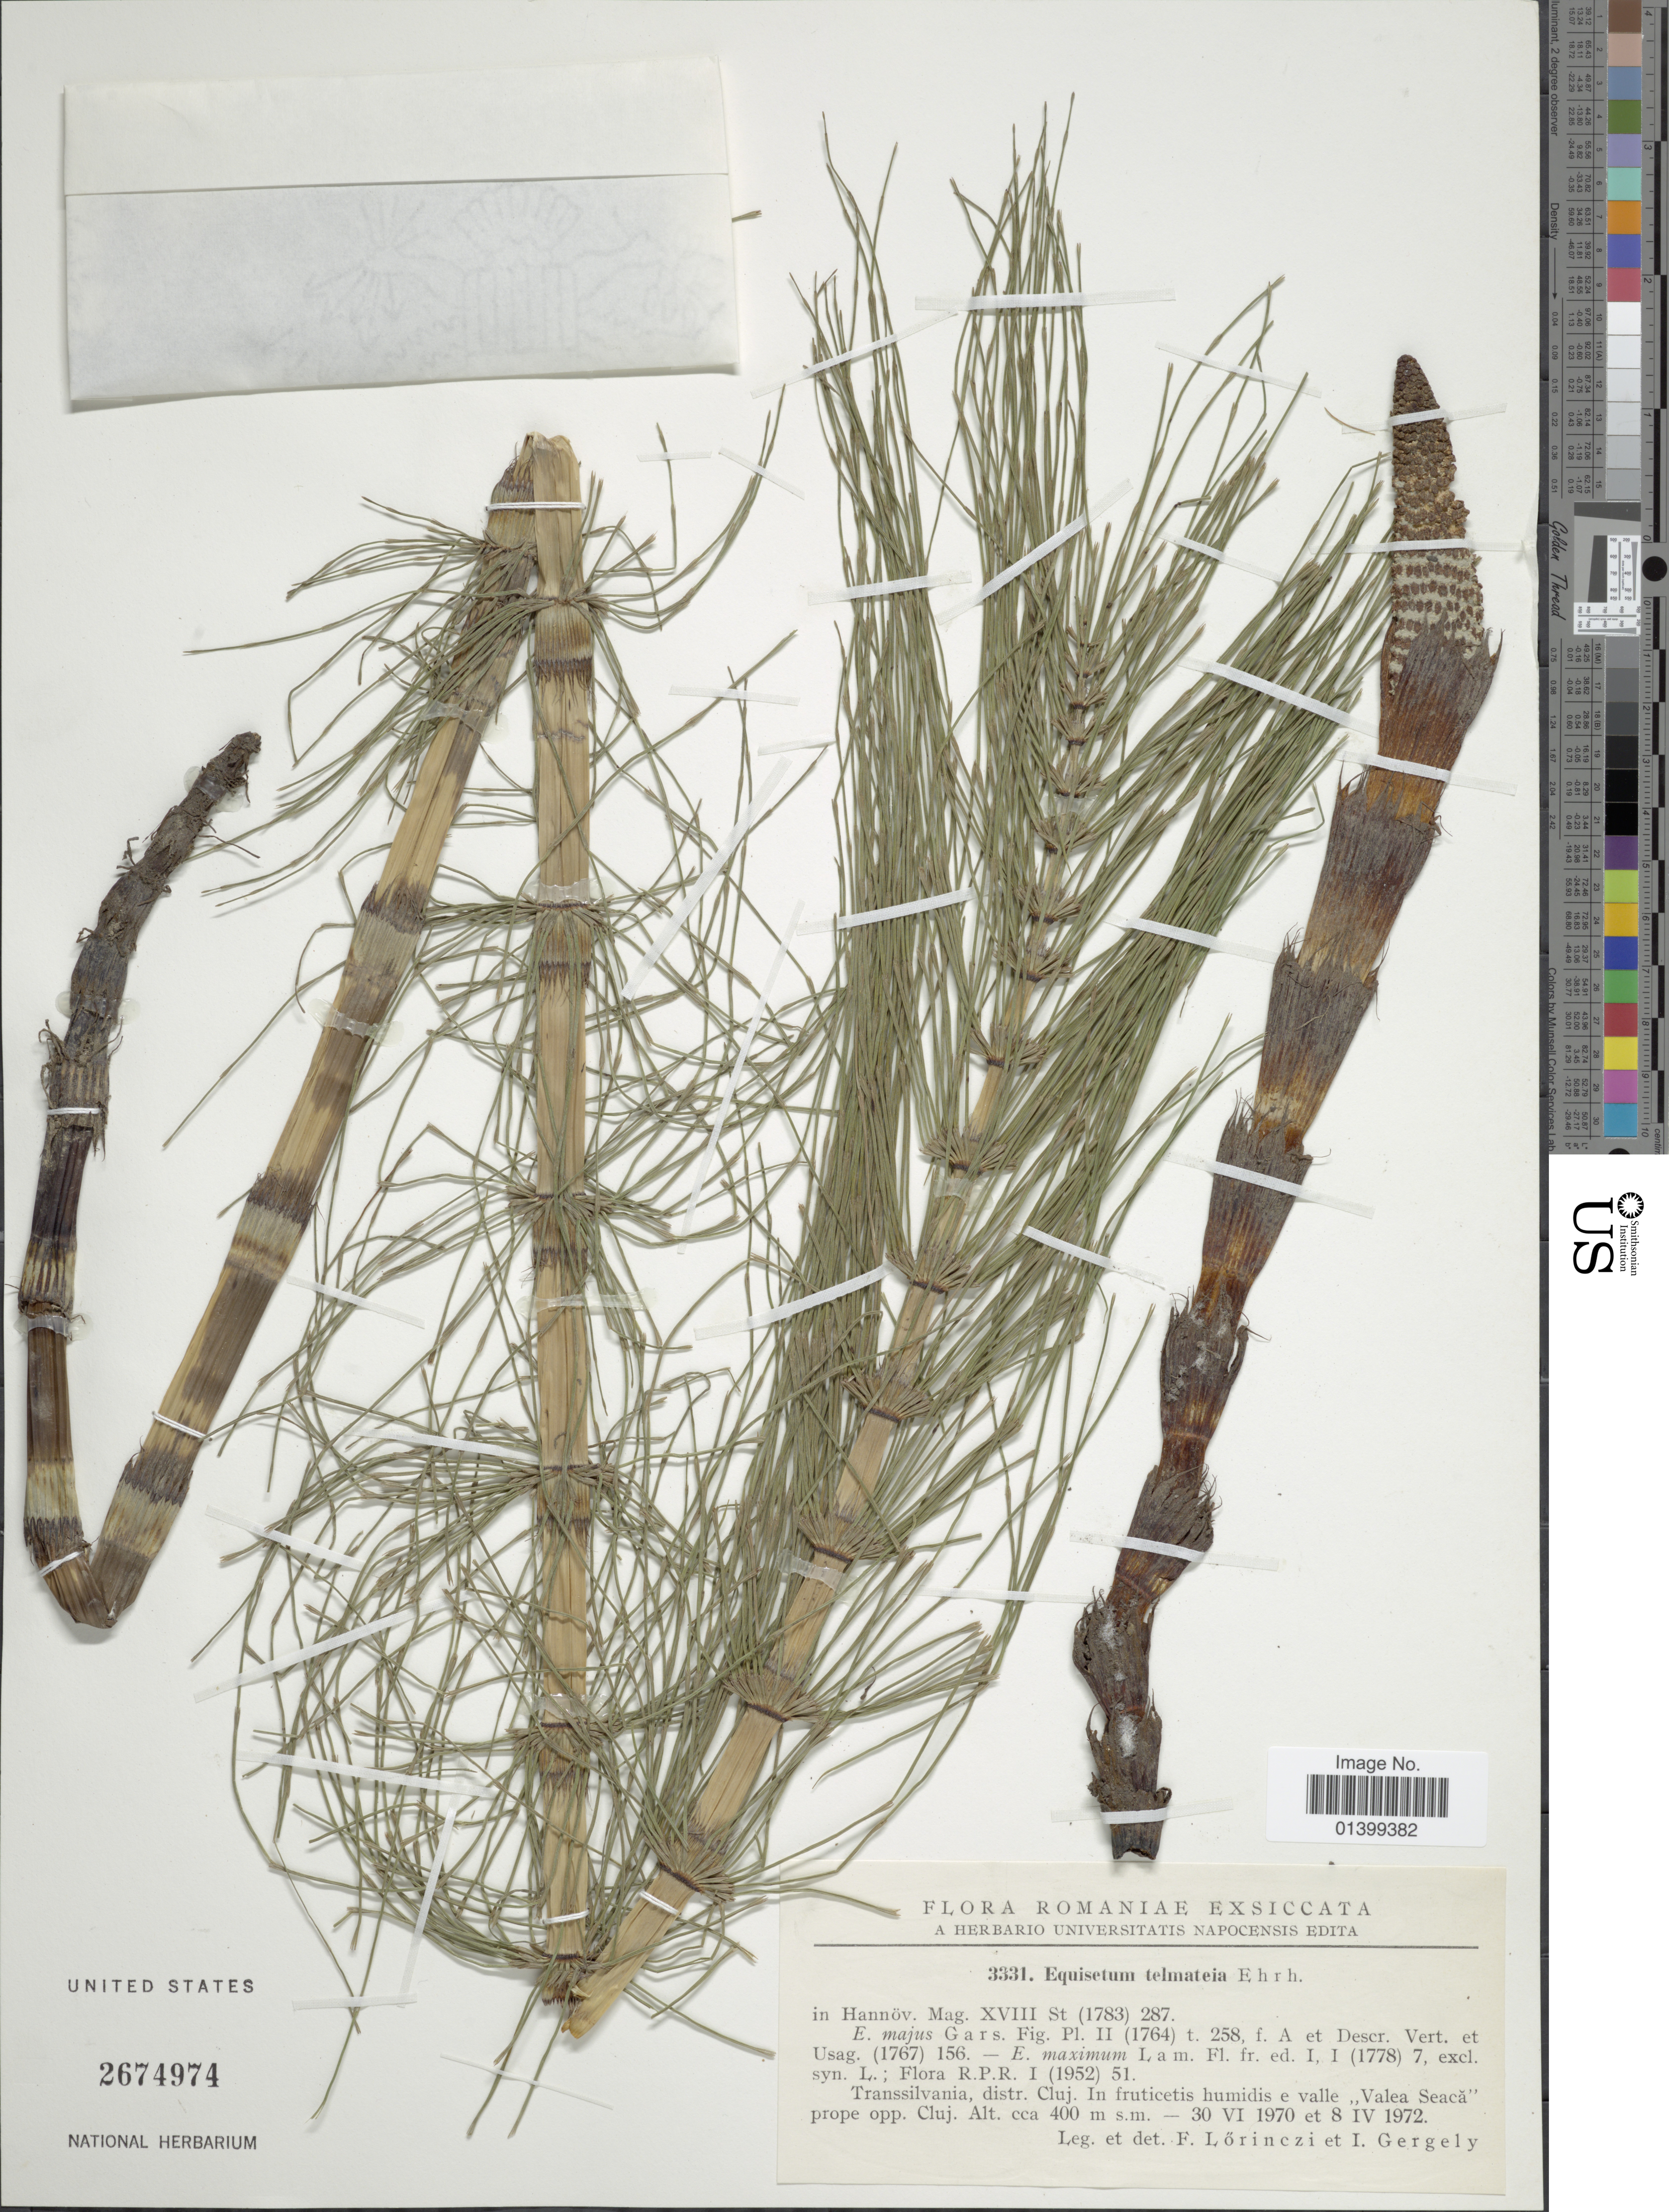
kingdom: Plantae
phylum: Tracheophyta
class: Polypodiopsida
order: Equisetales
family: Equisetaceae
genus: Equisetum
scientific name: Equisetum telmateia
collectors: F. Lörinczi & I. Gergely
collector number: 3331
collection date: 1970-06-30/1972-04-08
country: Romania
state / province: Cluj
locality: Transsilvania, distr. Cluj. In fruticetis humidis e valle "Valea Seaca" prope opp. Cluj.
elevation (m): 400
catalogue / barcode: US 2674974